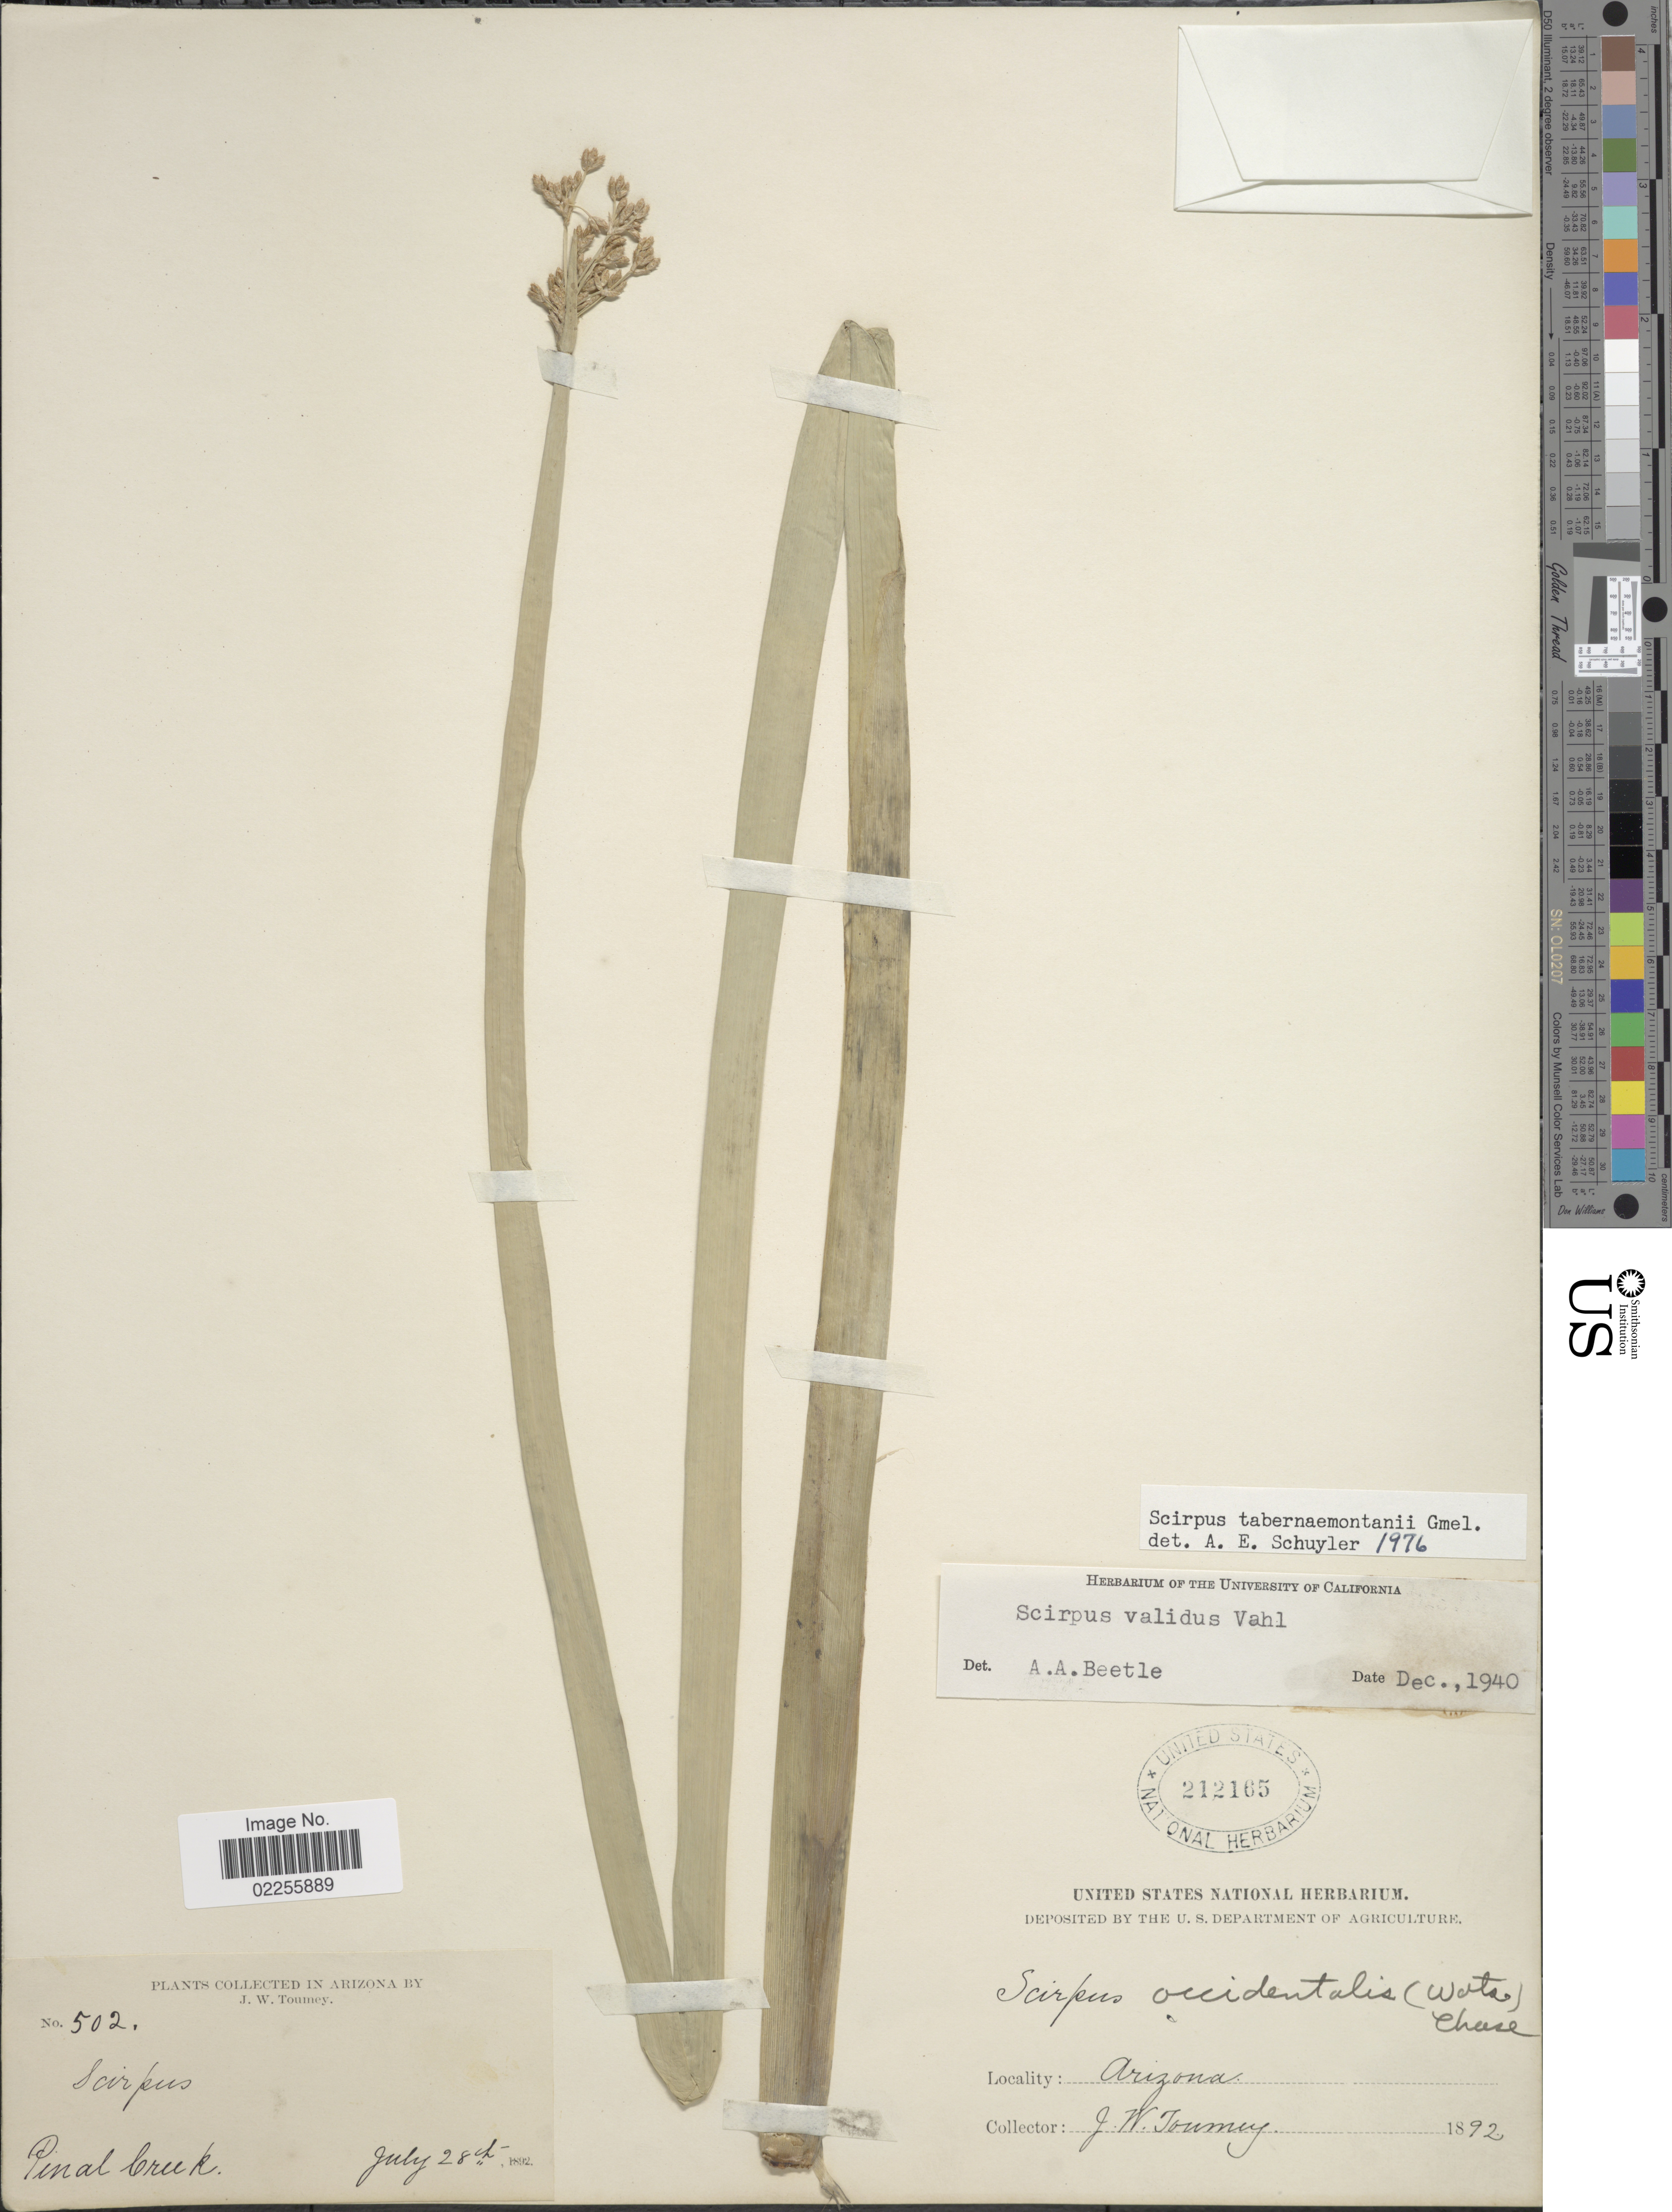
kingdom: Plantae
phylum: Tracheophyta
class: Liliopsida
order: Poales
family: Cyperaceae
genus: Schoenoplectus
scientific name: Schoenoplectus tabernaemontani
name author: (C.C. Gmel.) Palla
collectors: J. W. Toumey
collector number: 502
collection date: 1892-07-28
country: United States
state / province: Arizona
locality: Pinal Creek.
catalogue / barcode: US 212165